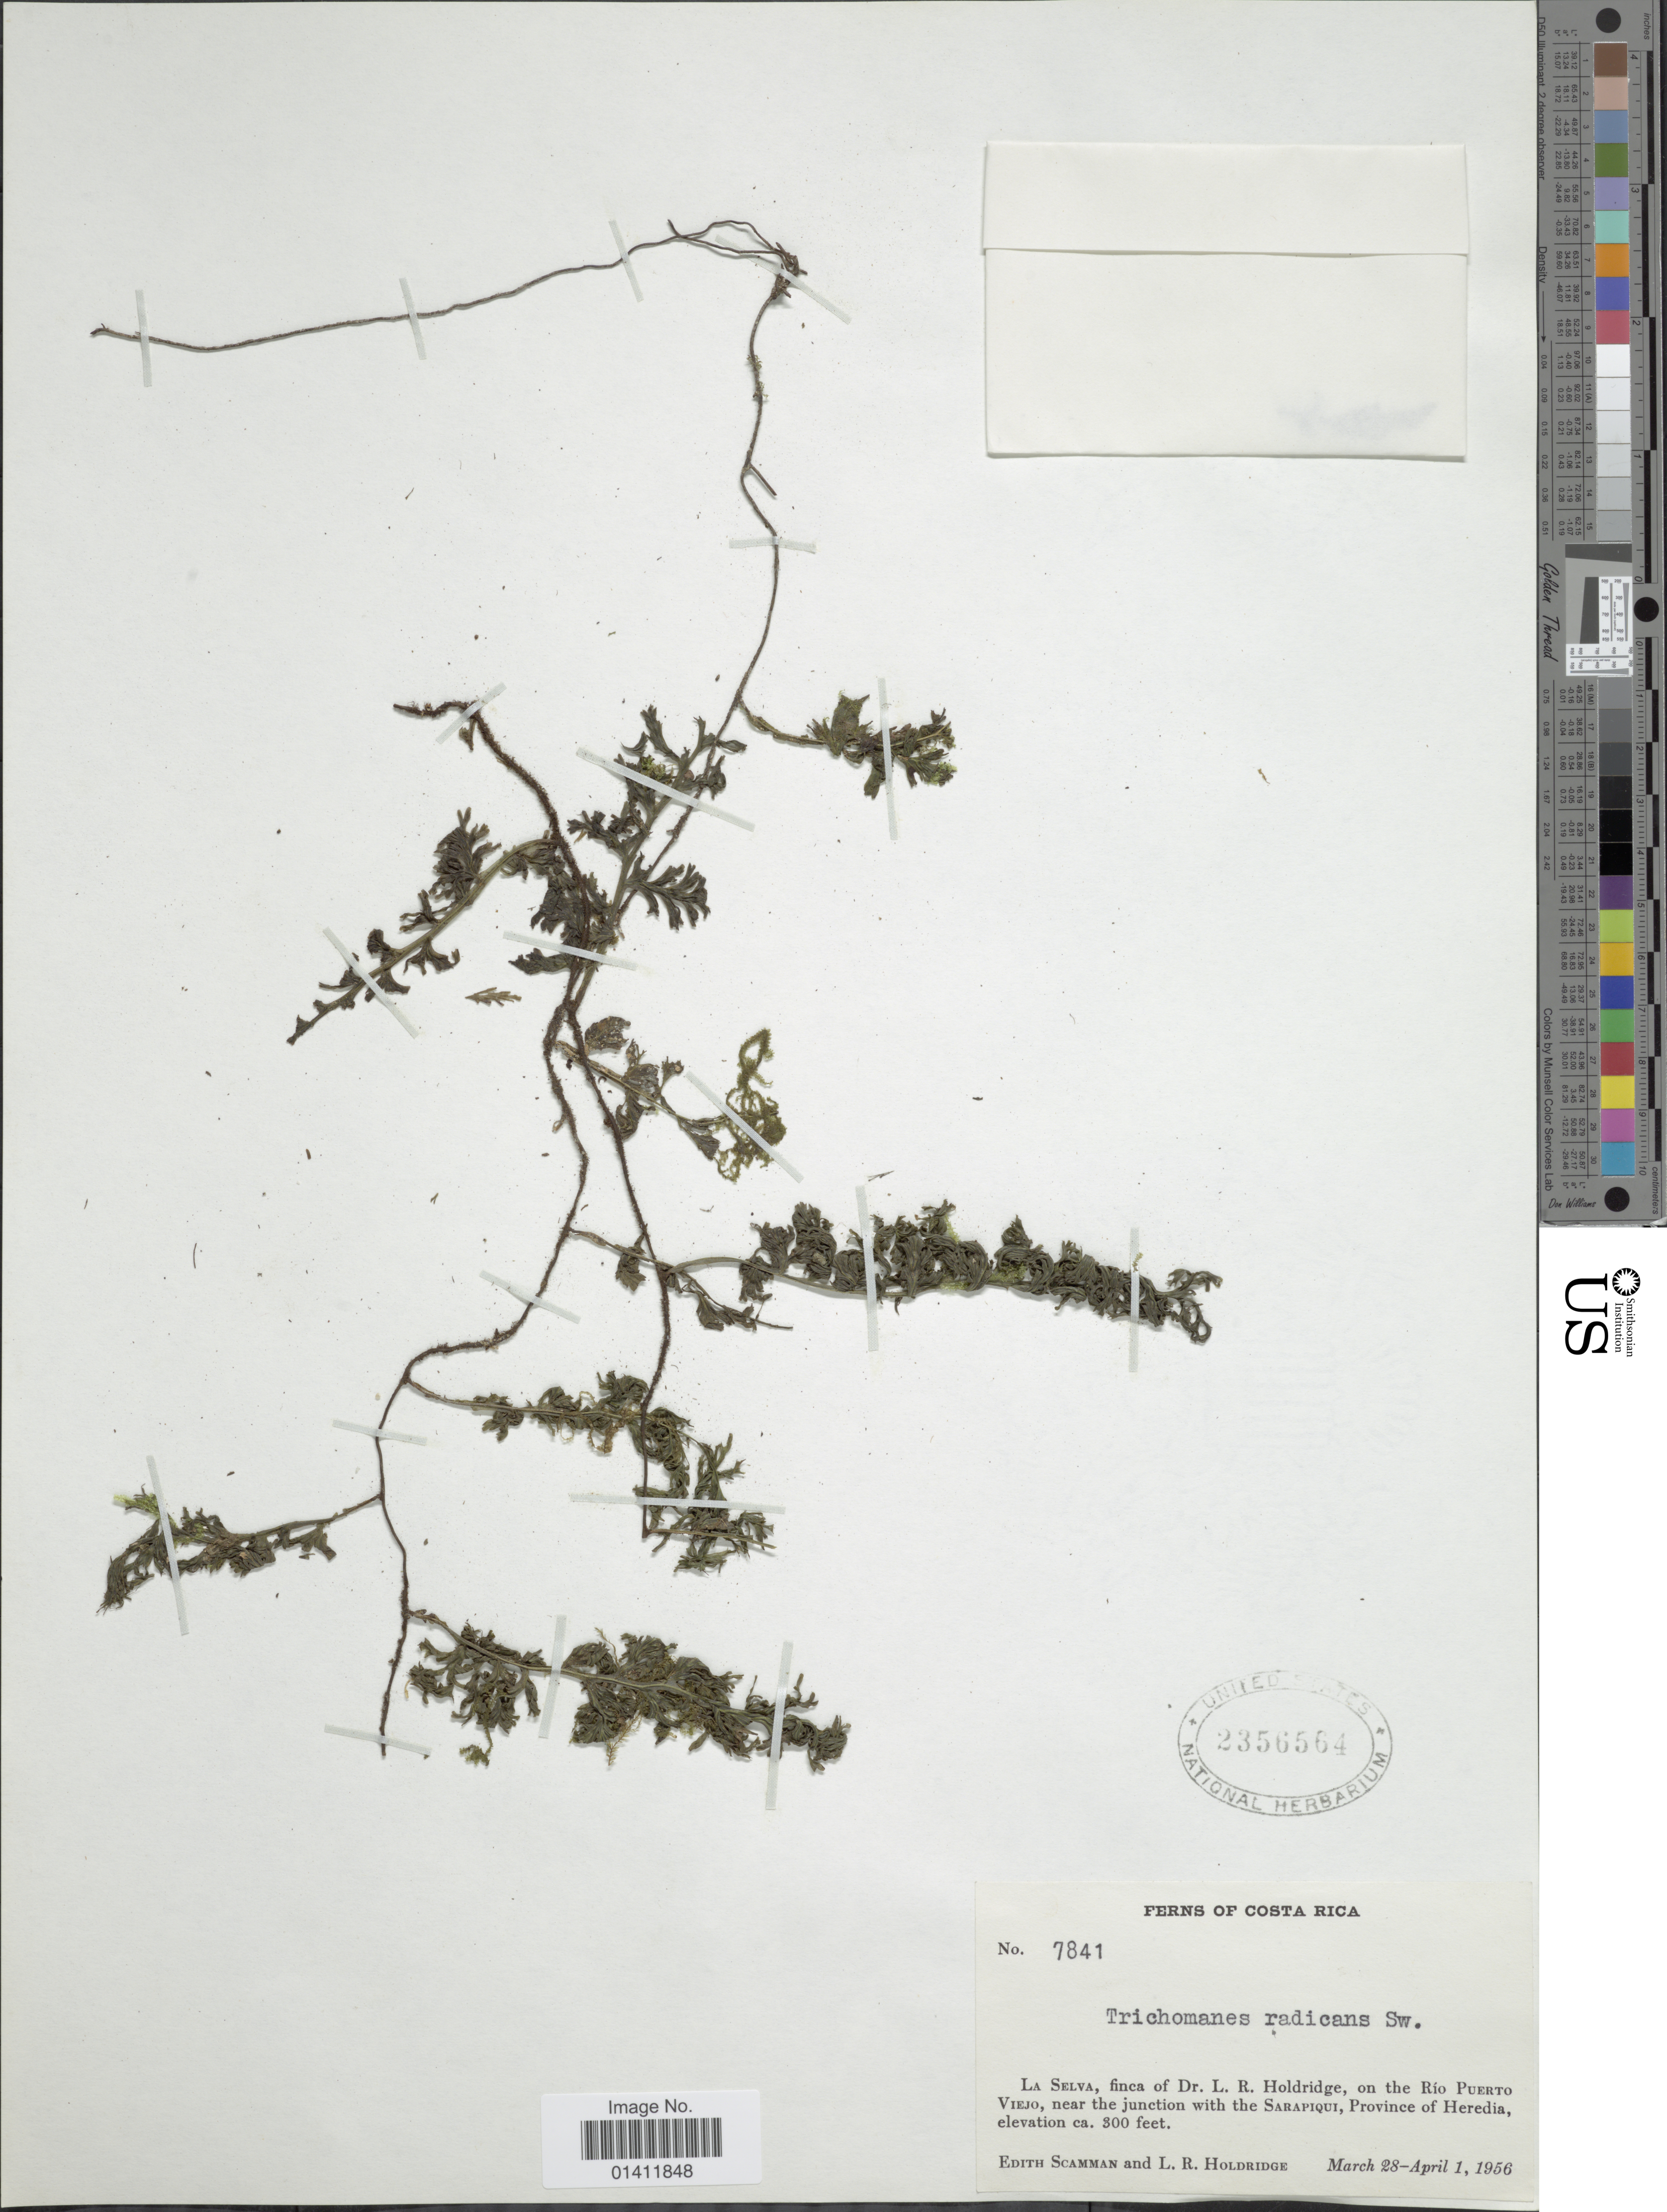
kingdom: Plantae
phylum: Tracheophyta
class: Polypodiopsida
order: Hymenophyllales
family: Hymenophyllaceae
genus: Vandenboschia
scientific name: Vandenboschia radicans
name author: (Sw.) Copel.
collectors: E. Scamman & L. Holdridge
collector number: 7841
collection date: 1956-03-28/1956-04-01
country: Costa Rica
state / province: Heredia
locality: La Selva, finca of Dr. L. R. Holdridge, on the Rio Puerto Viejo, near the junction with the Sarapiqui, Province of Heredia.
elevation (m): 91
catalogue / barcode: US 2356564